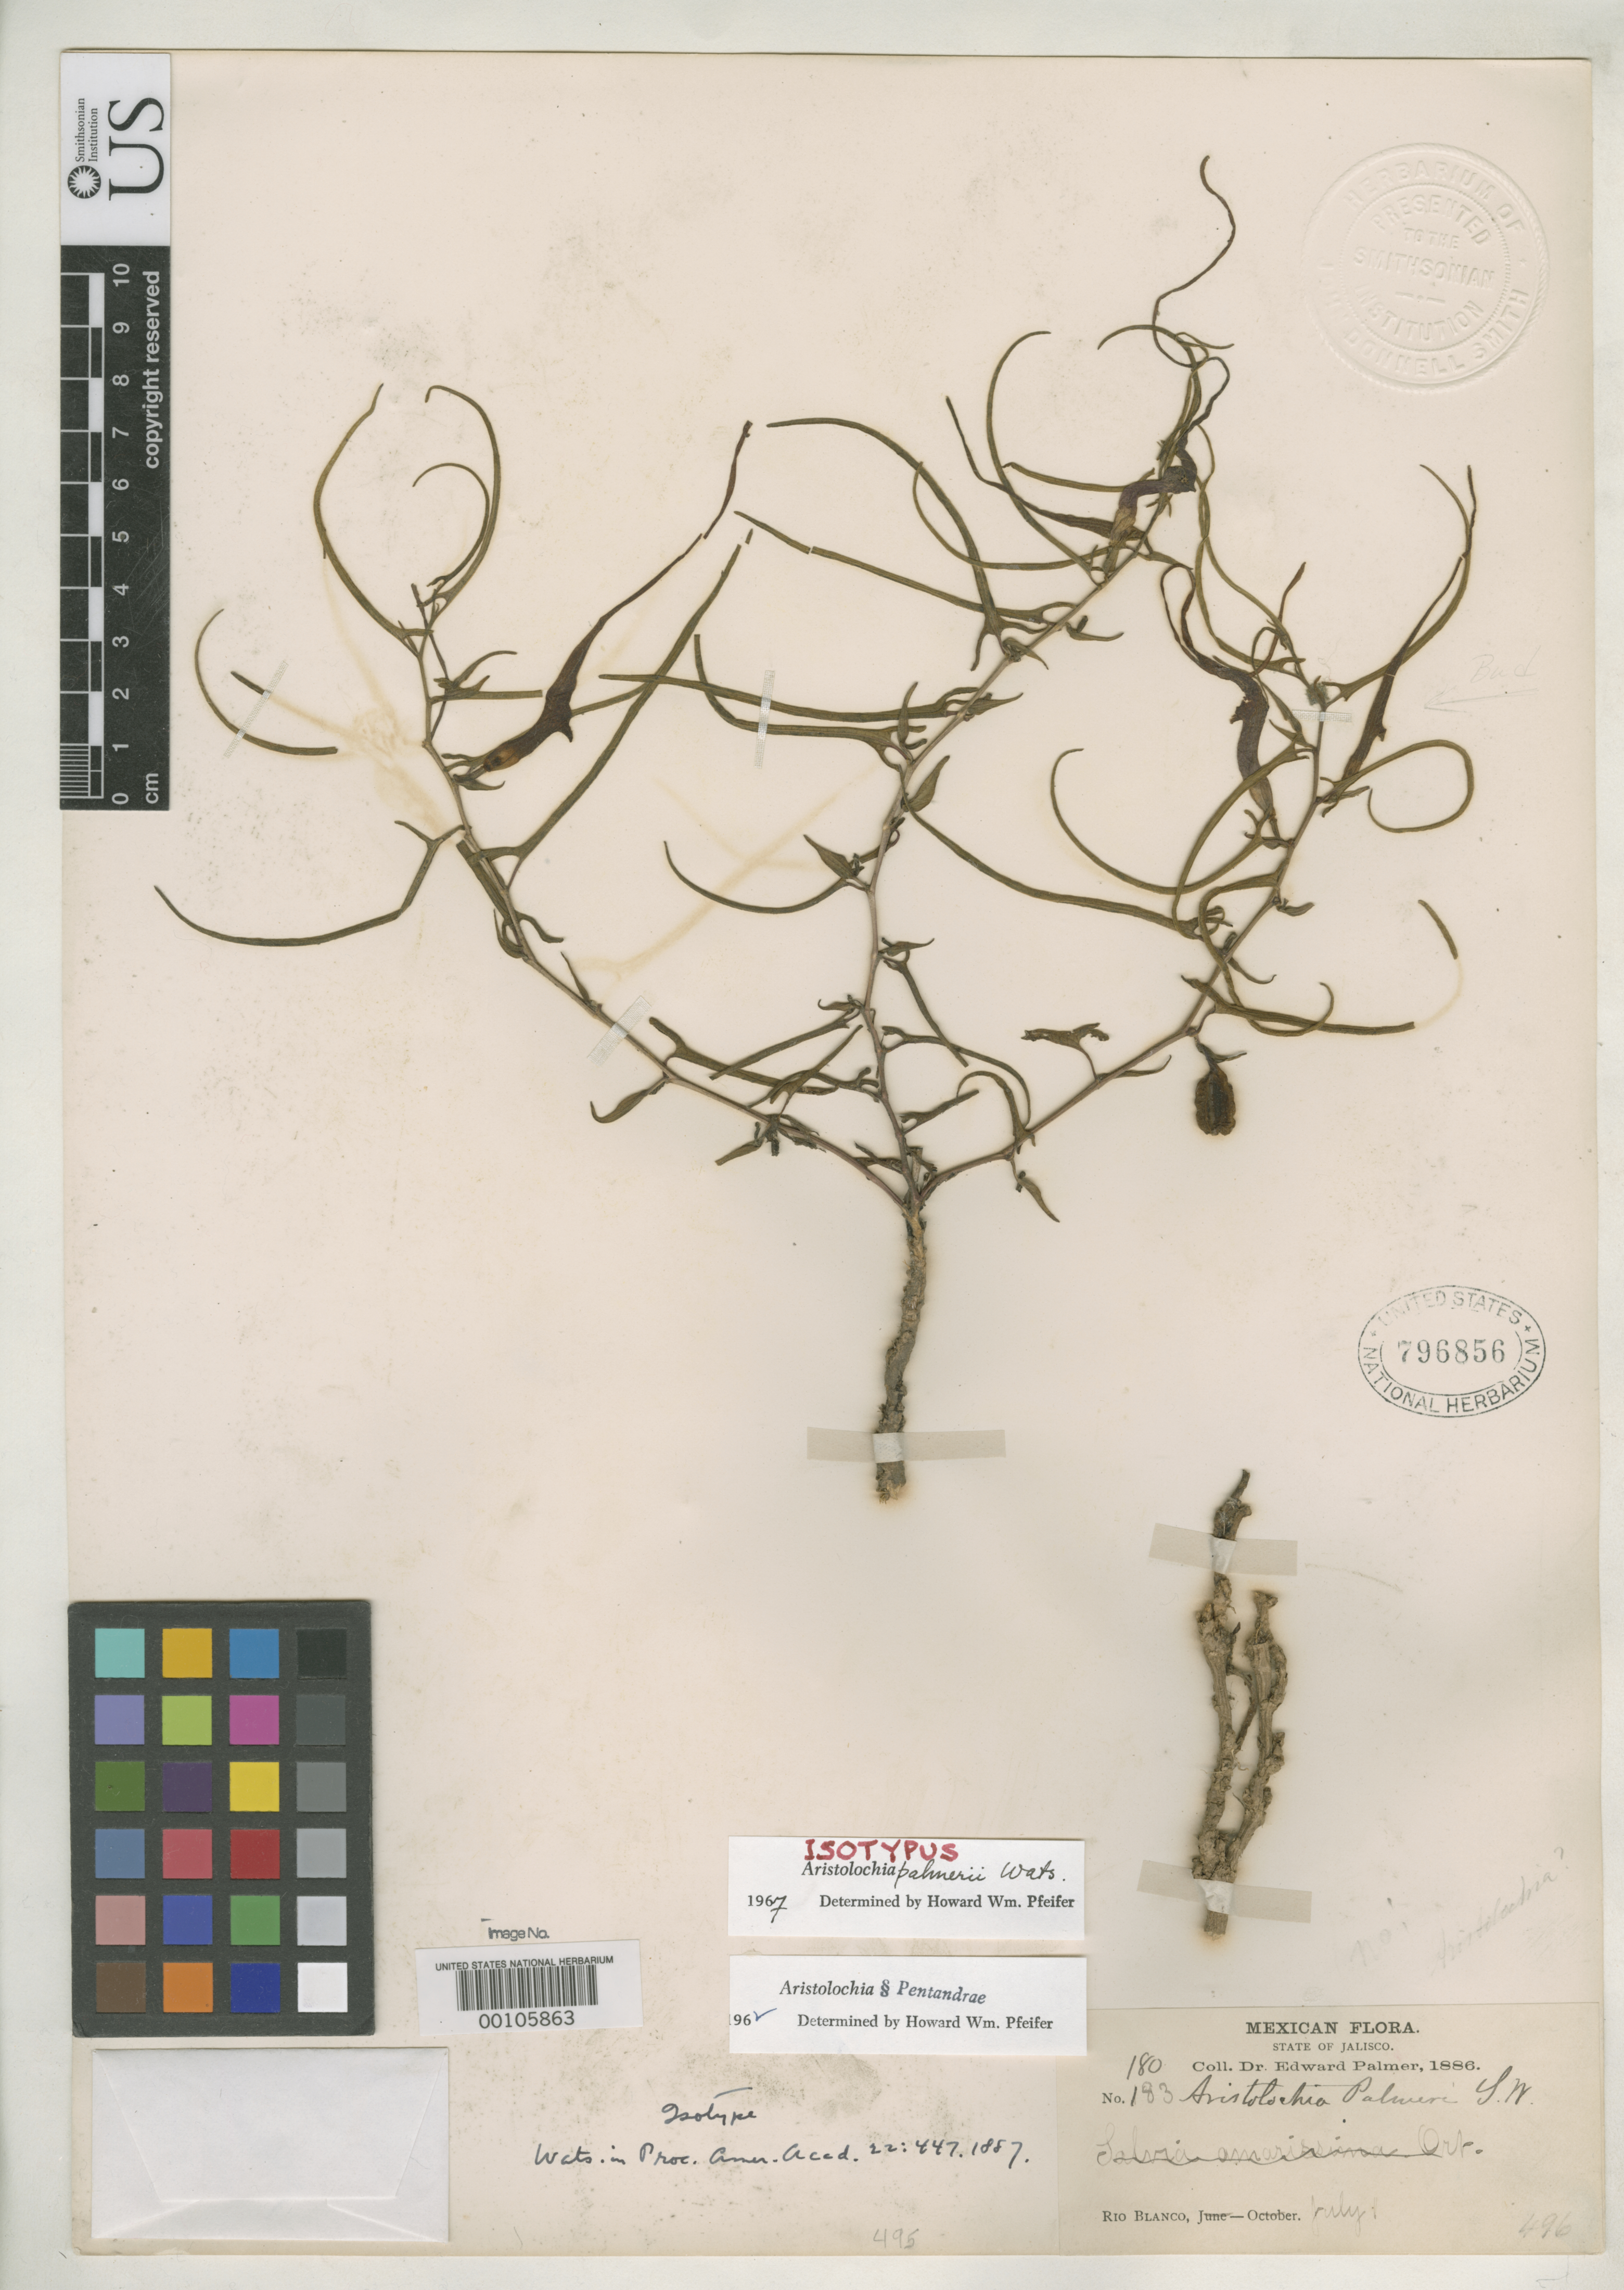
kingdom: Plantae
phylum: Tracheophyta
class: Magnoliopsida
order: Piperales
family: Aristolochiaceae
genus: Aristolochia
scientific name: Aristolochia palmeri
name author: S. Watson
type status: Isotype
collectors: E. Palmer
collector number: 180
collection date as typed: Jun 1886 to -- Oct 1886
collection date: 1886-06/1886-10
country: Mexico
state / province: Jalisco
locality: Rio Blanco.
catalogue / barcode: US 796856